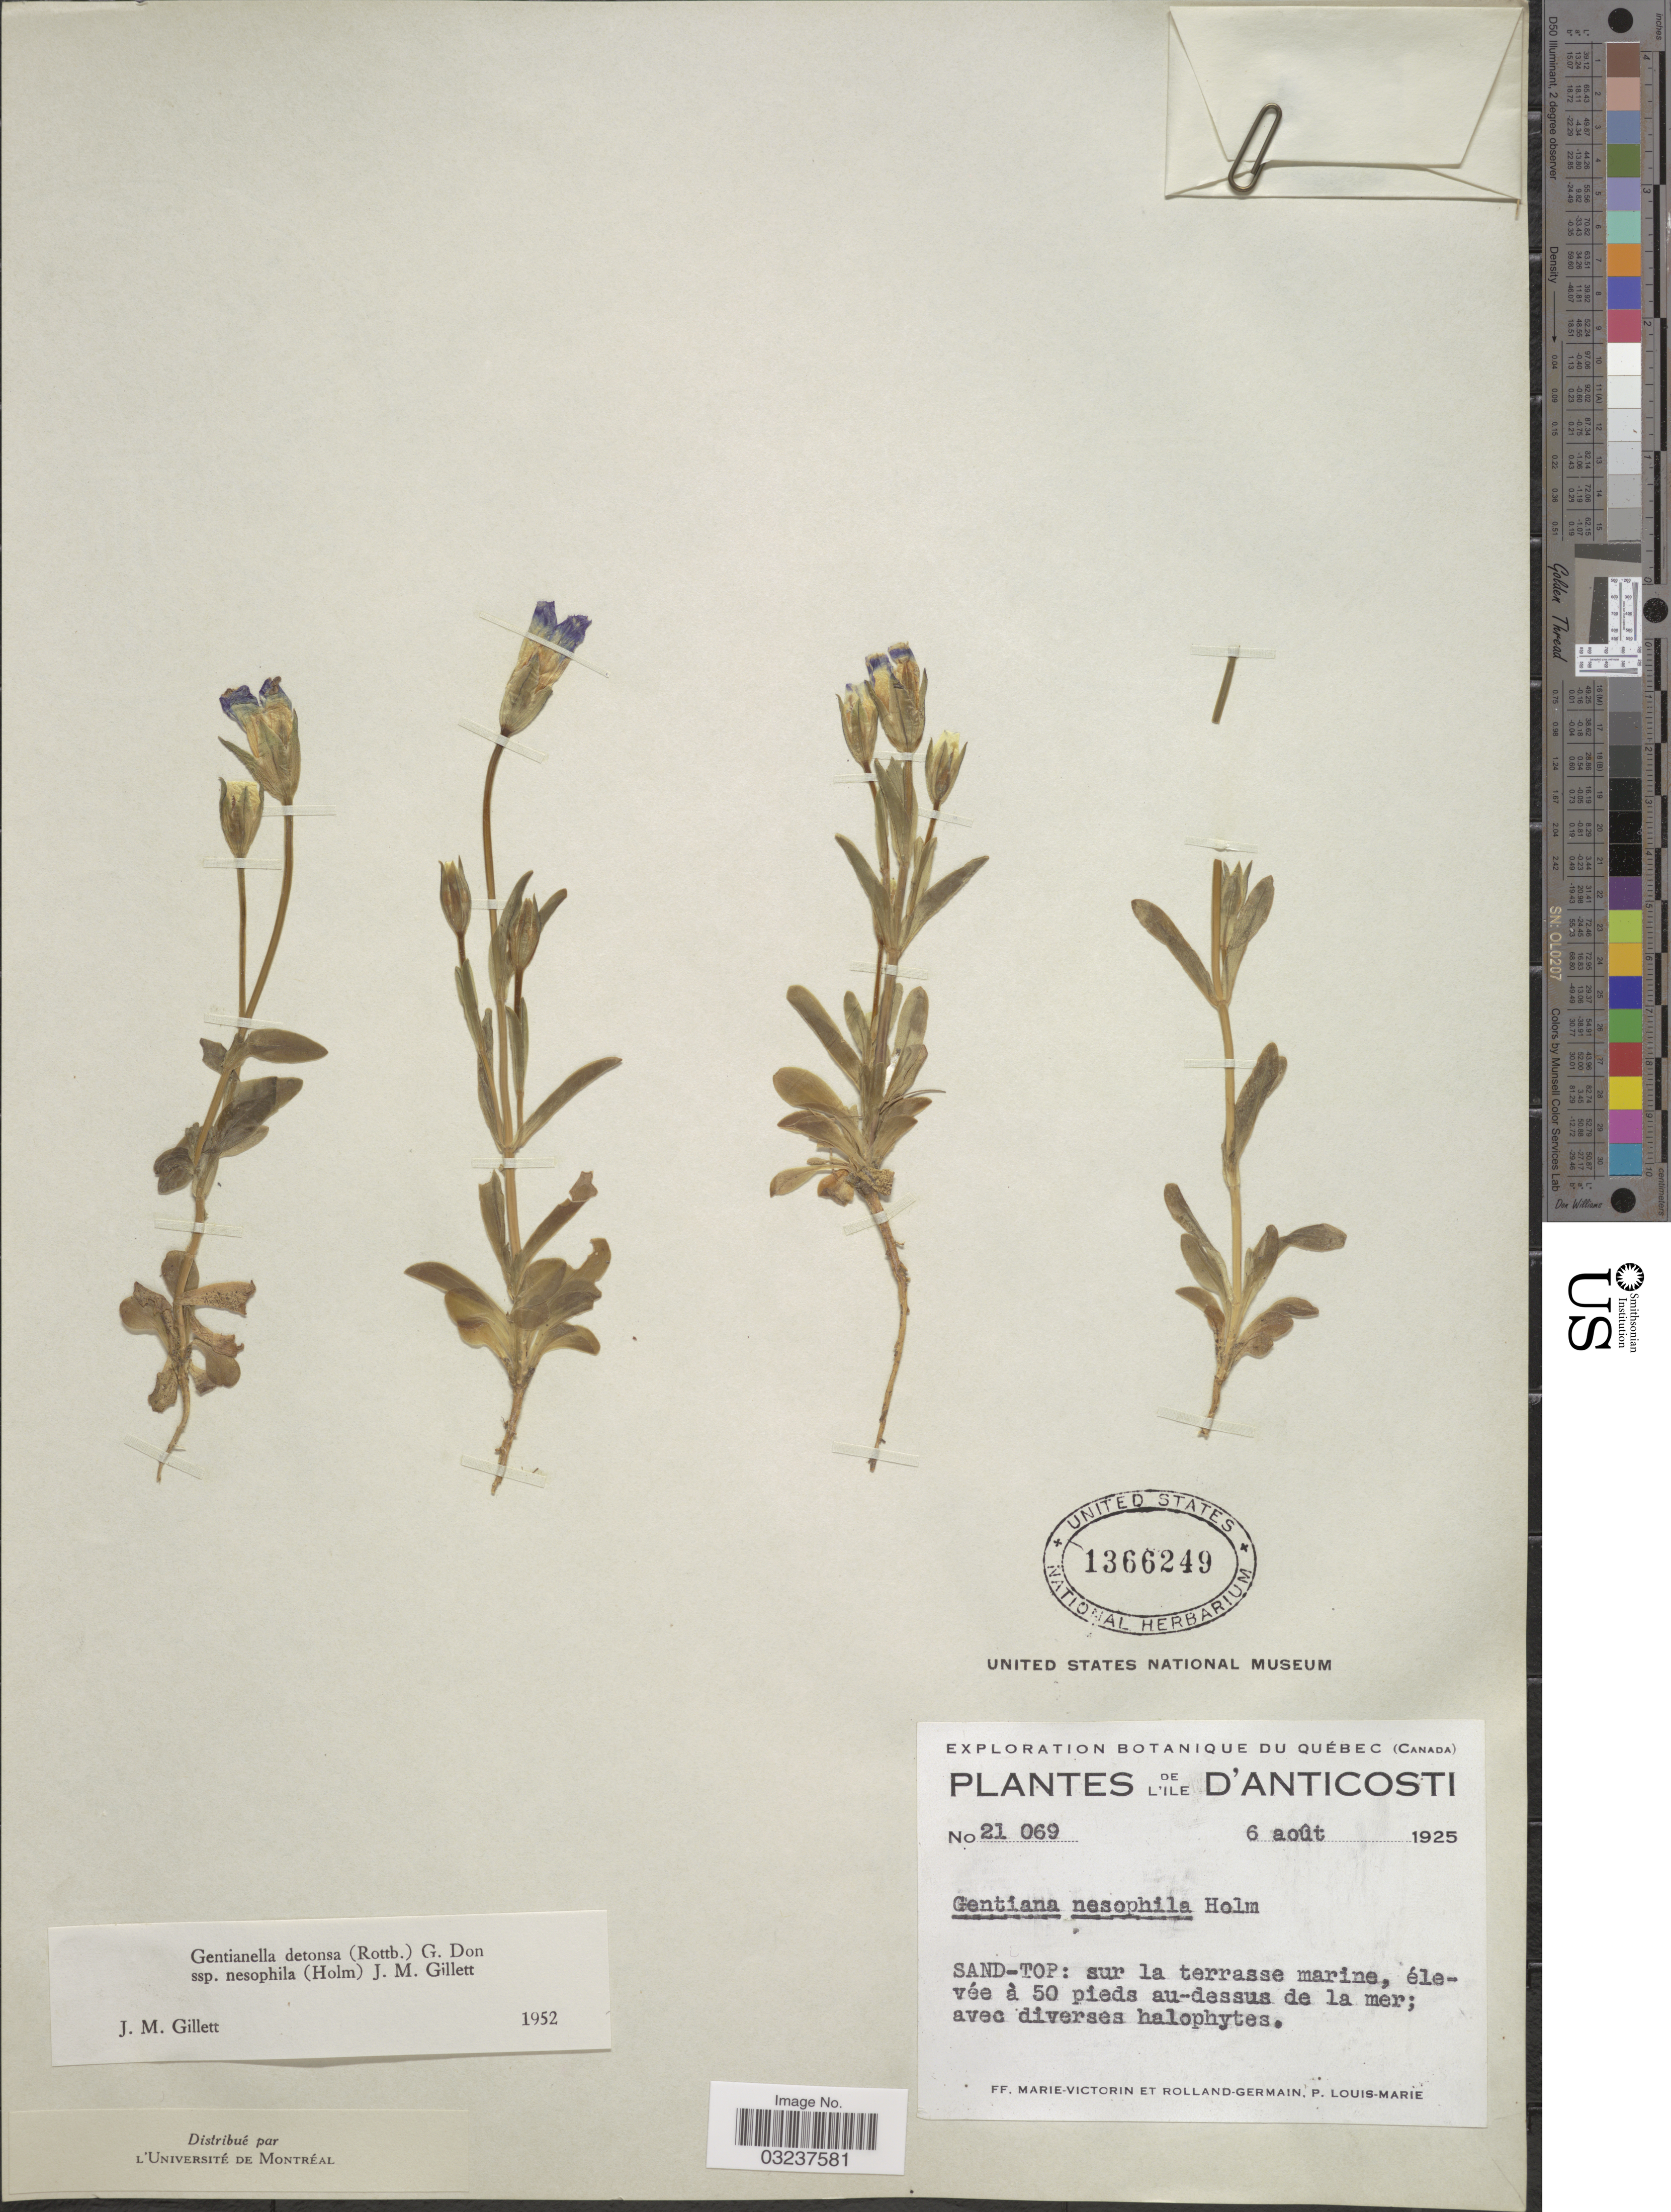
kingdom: Plantae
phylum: Tracheophyta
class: Magnoliopsida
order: Gentianales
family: Gentianaceae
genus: Gentianella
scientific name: Gentianella detonsa subsp. nesophila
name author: (T. Holm) J.M. Gillett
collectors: F. Marie-Victorin, Rolland-Germain & L.-M. LaLonde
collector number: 21069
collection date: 1925-08-06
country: Canada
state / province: Quebec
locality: De L'Ile D'Anticosti, Sand-Top.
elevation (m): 15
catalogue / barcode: US 1366249